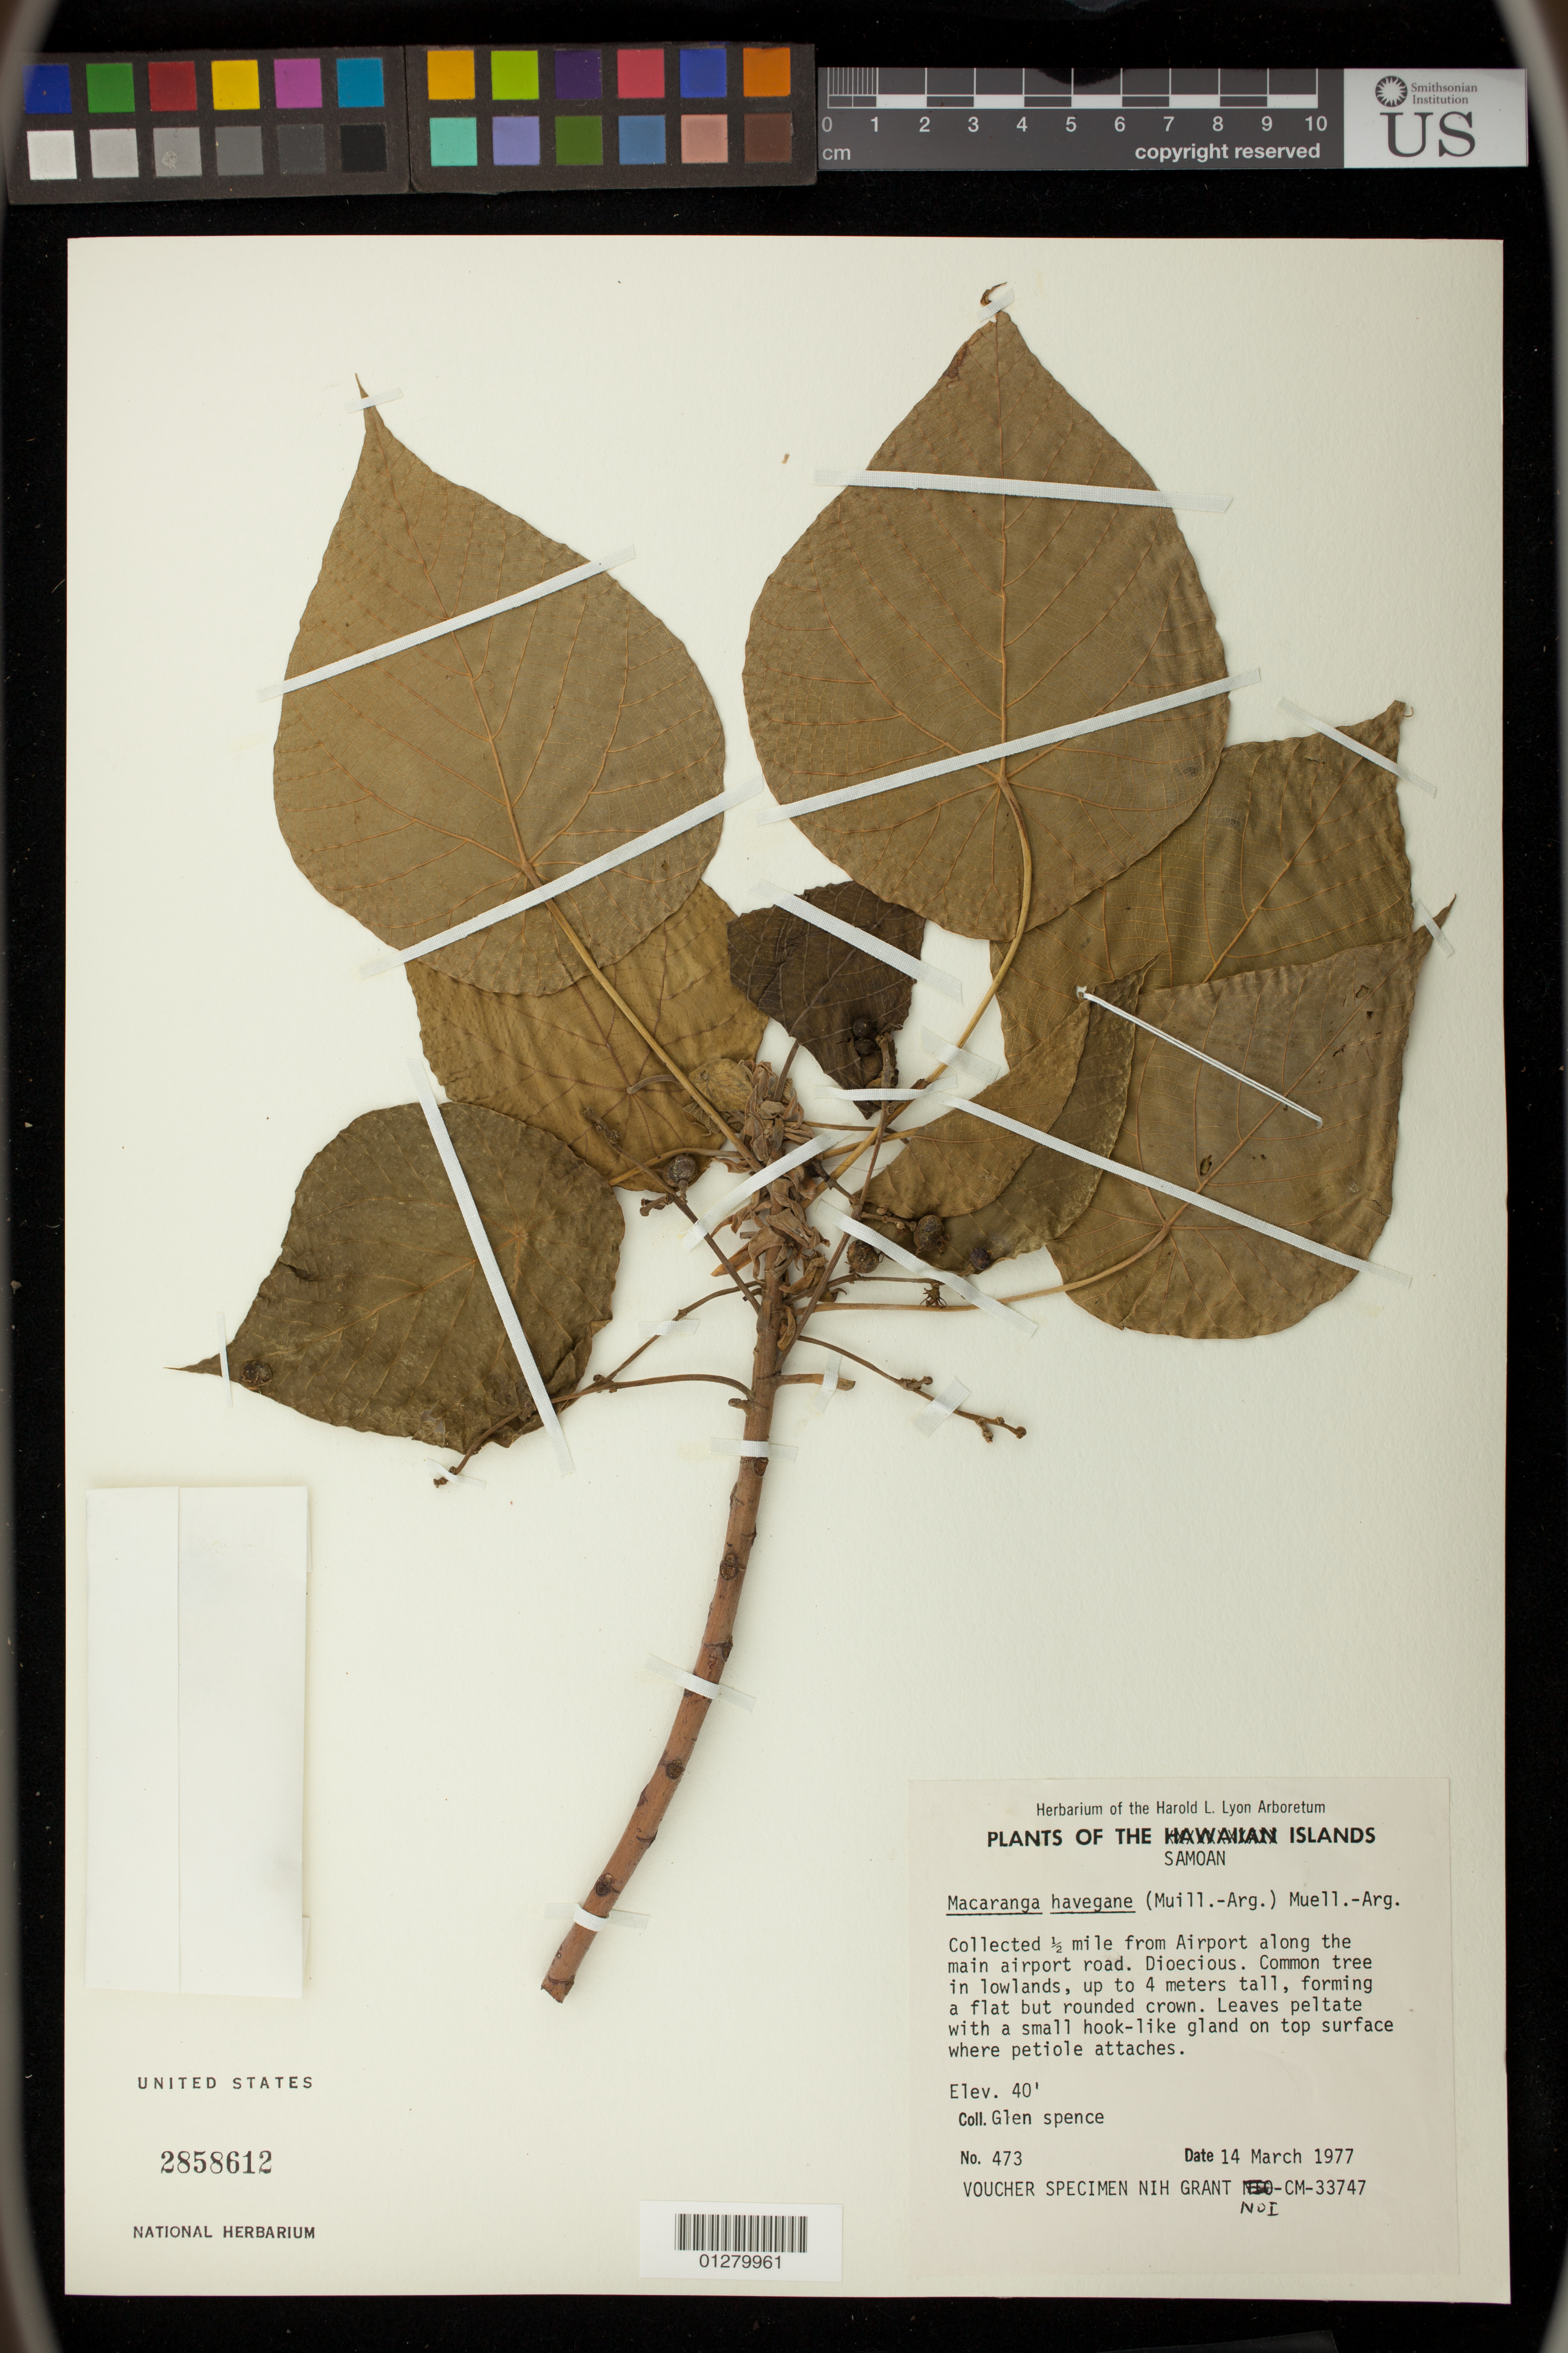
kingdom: Plantae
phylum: Tracheophyta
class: Magnoliopsida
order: Malpighiales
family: Euphorbiaceae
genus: Macaranga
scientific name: Macaranga harveyana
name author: Müll. Arg.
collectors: G. Spence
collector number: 473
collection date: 1977-03-14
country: Samoa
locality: Collected 1/2 mile from Airport along the main airport road.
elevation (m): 12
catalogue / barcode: US 2858612